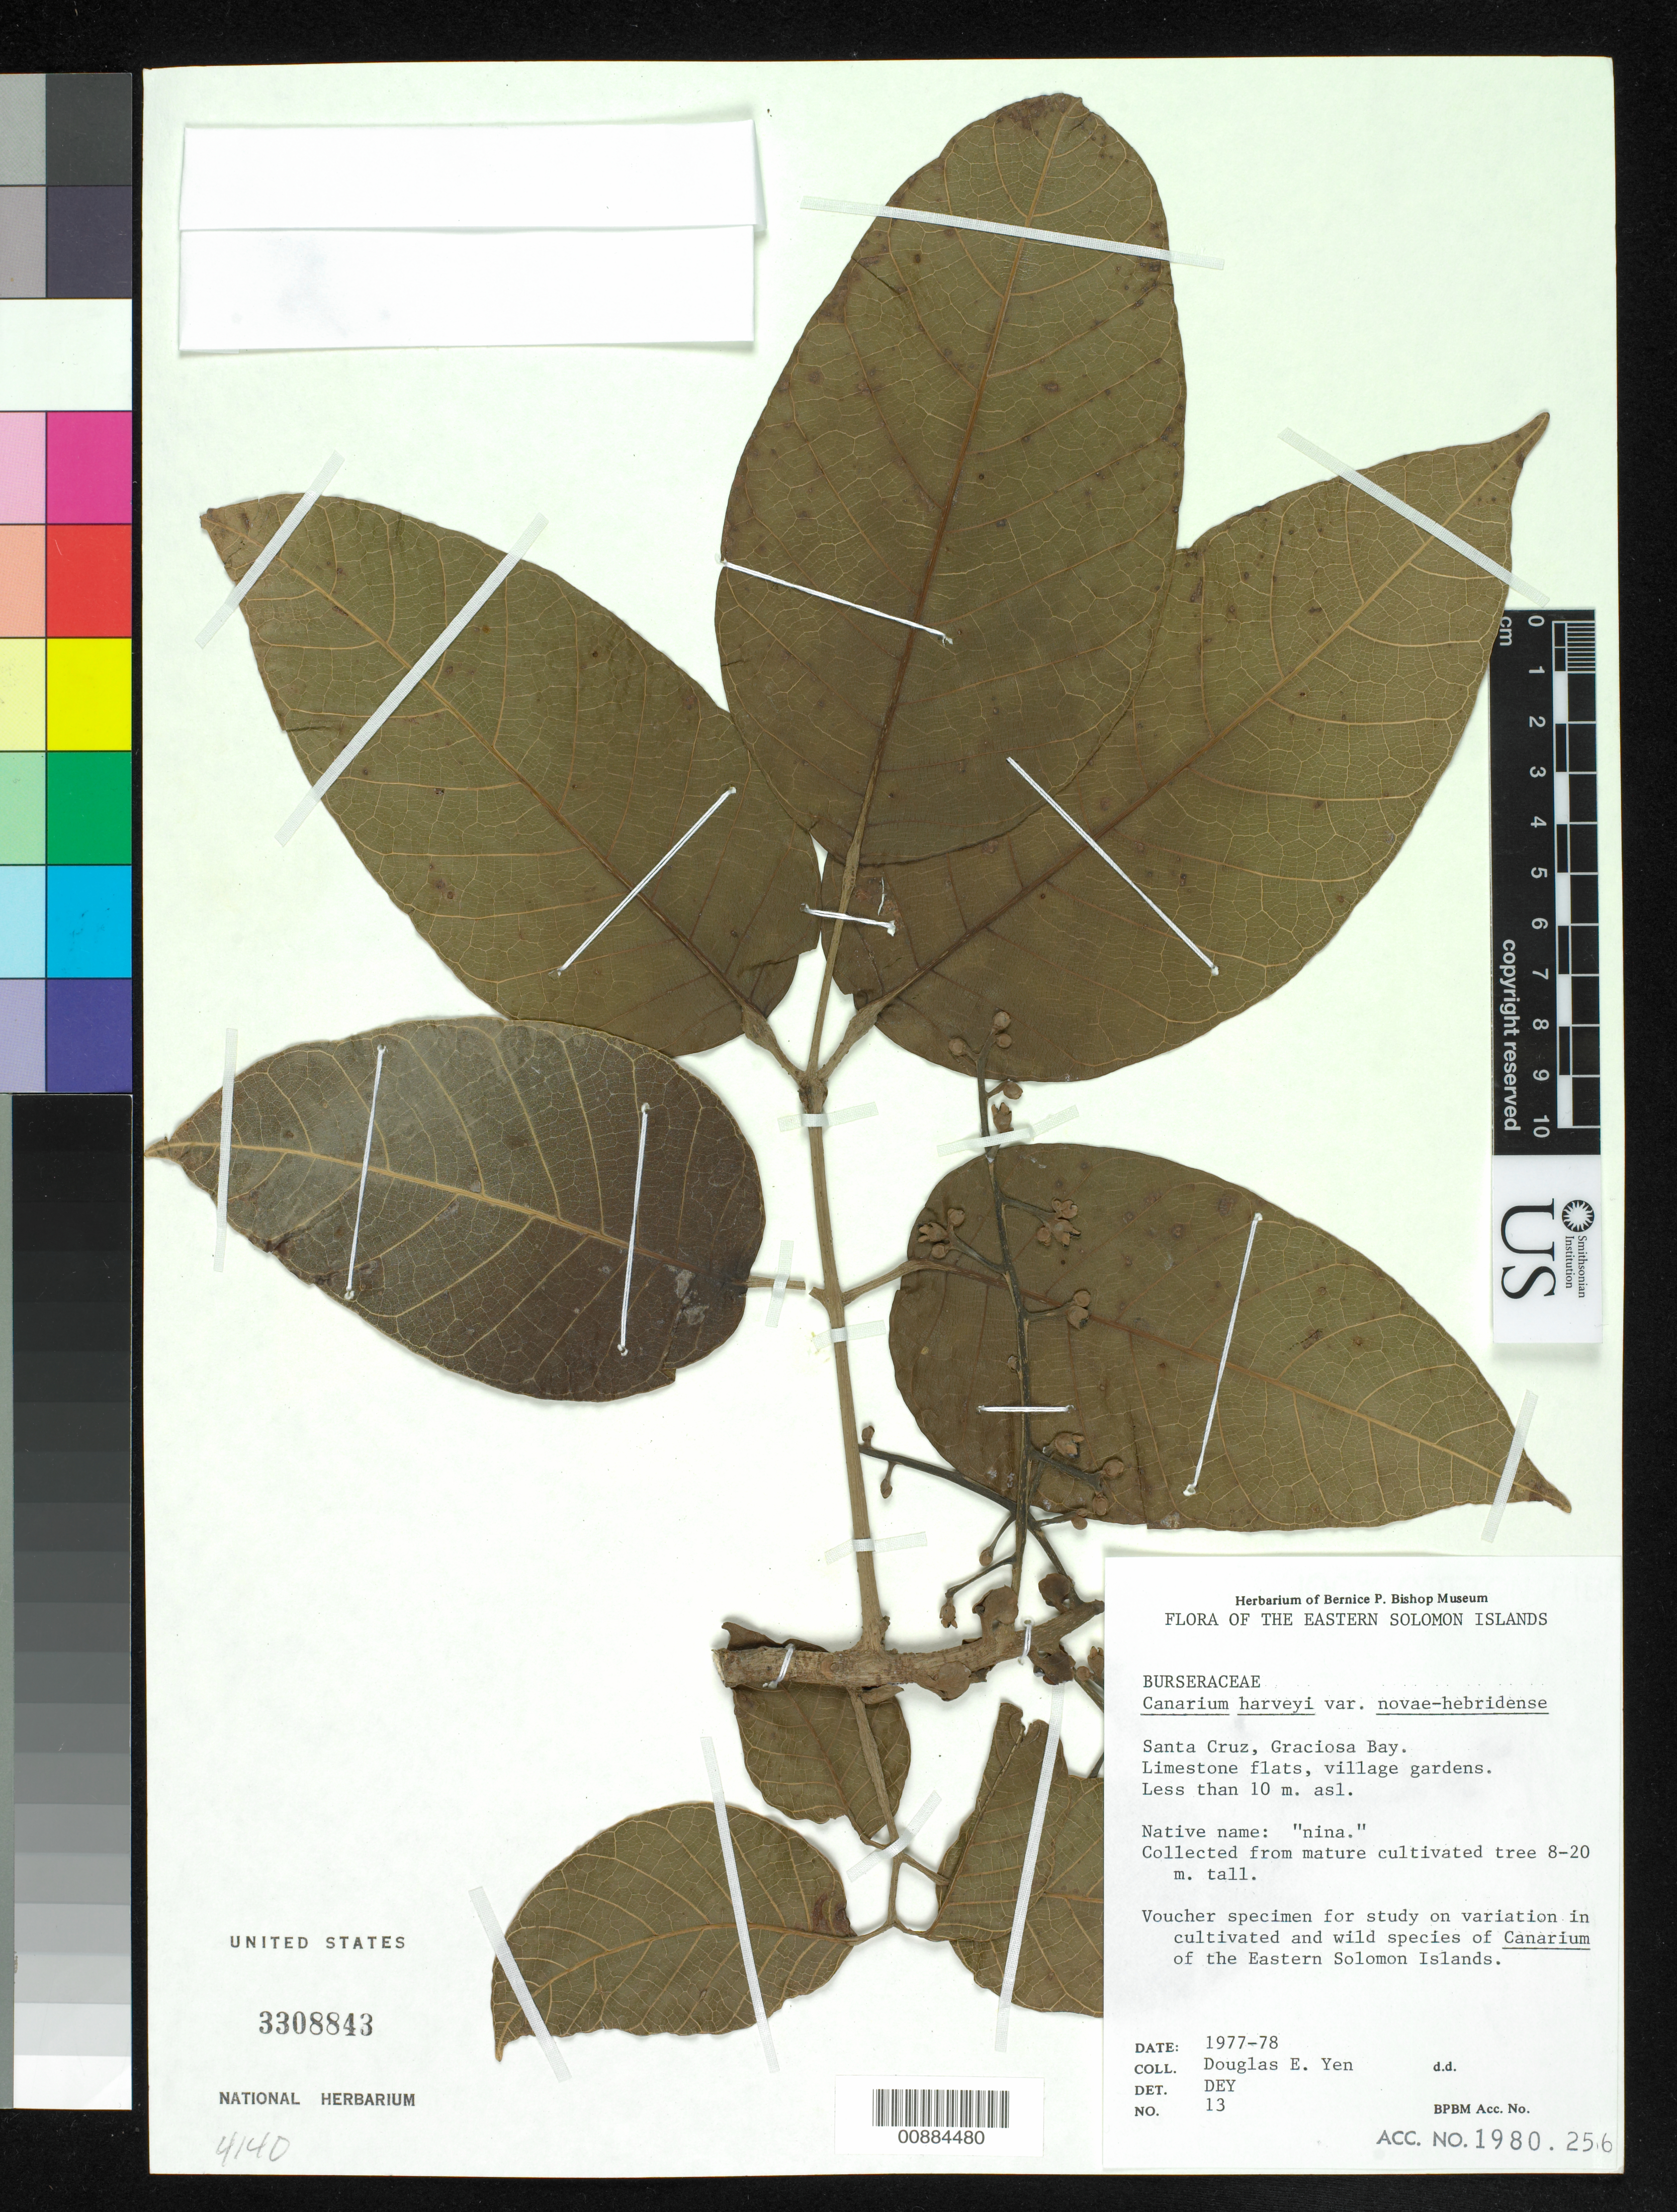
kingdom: Plantae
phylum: Tracheophyta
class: Magnoliopsida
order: Sapindales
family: Burseraceae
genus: Canarium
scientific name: Canarium harveyi var. novae-hebridense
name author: Leenh.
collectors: D. Yen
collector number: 13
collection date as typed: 1977 to 1978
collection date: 1977/1978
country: Solomon Islands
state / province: Temotu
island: Nendö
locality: Gracious Bay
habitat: Limestone flats, village gardens.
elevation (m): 10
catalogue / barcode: US 3308843